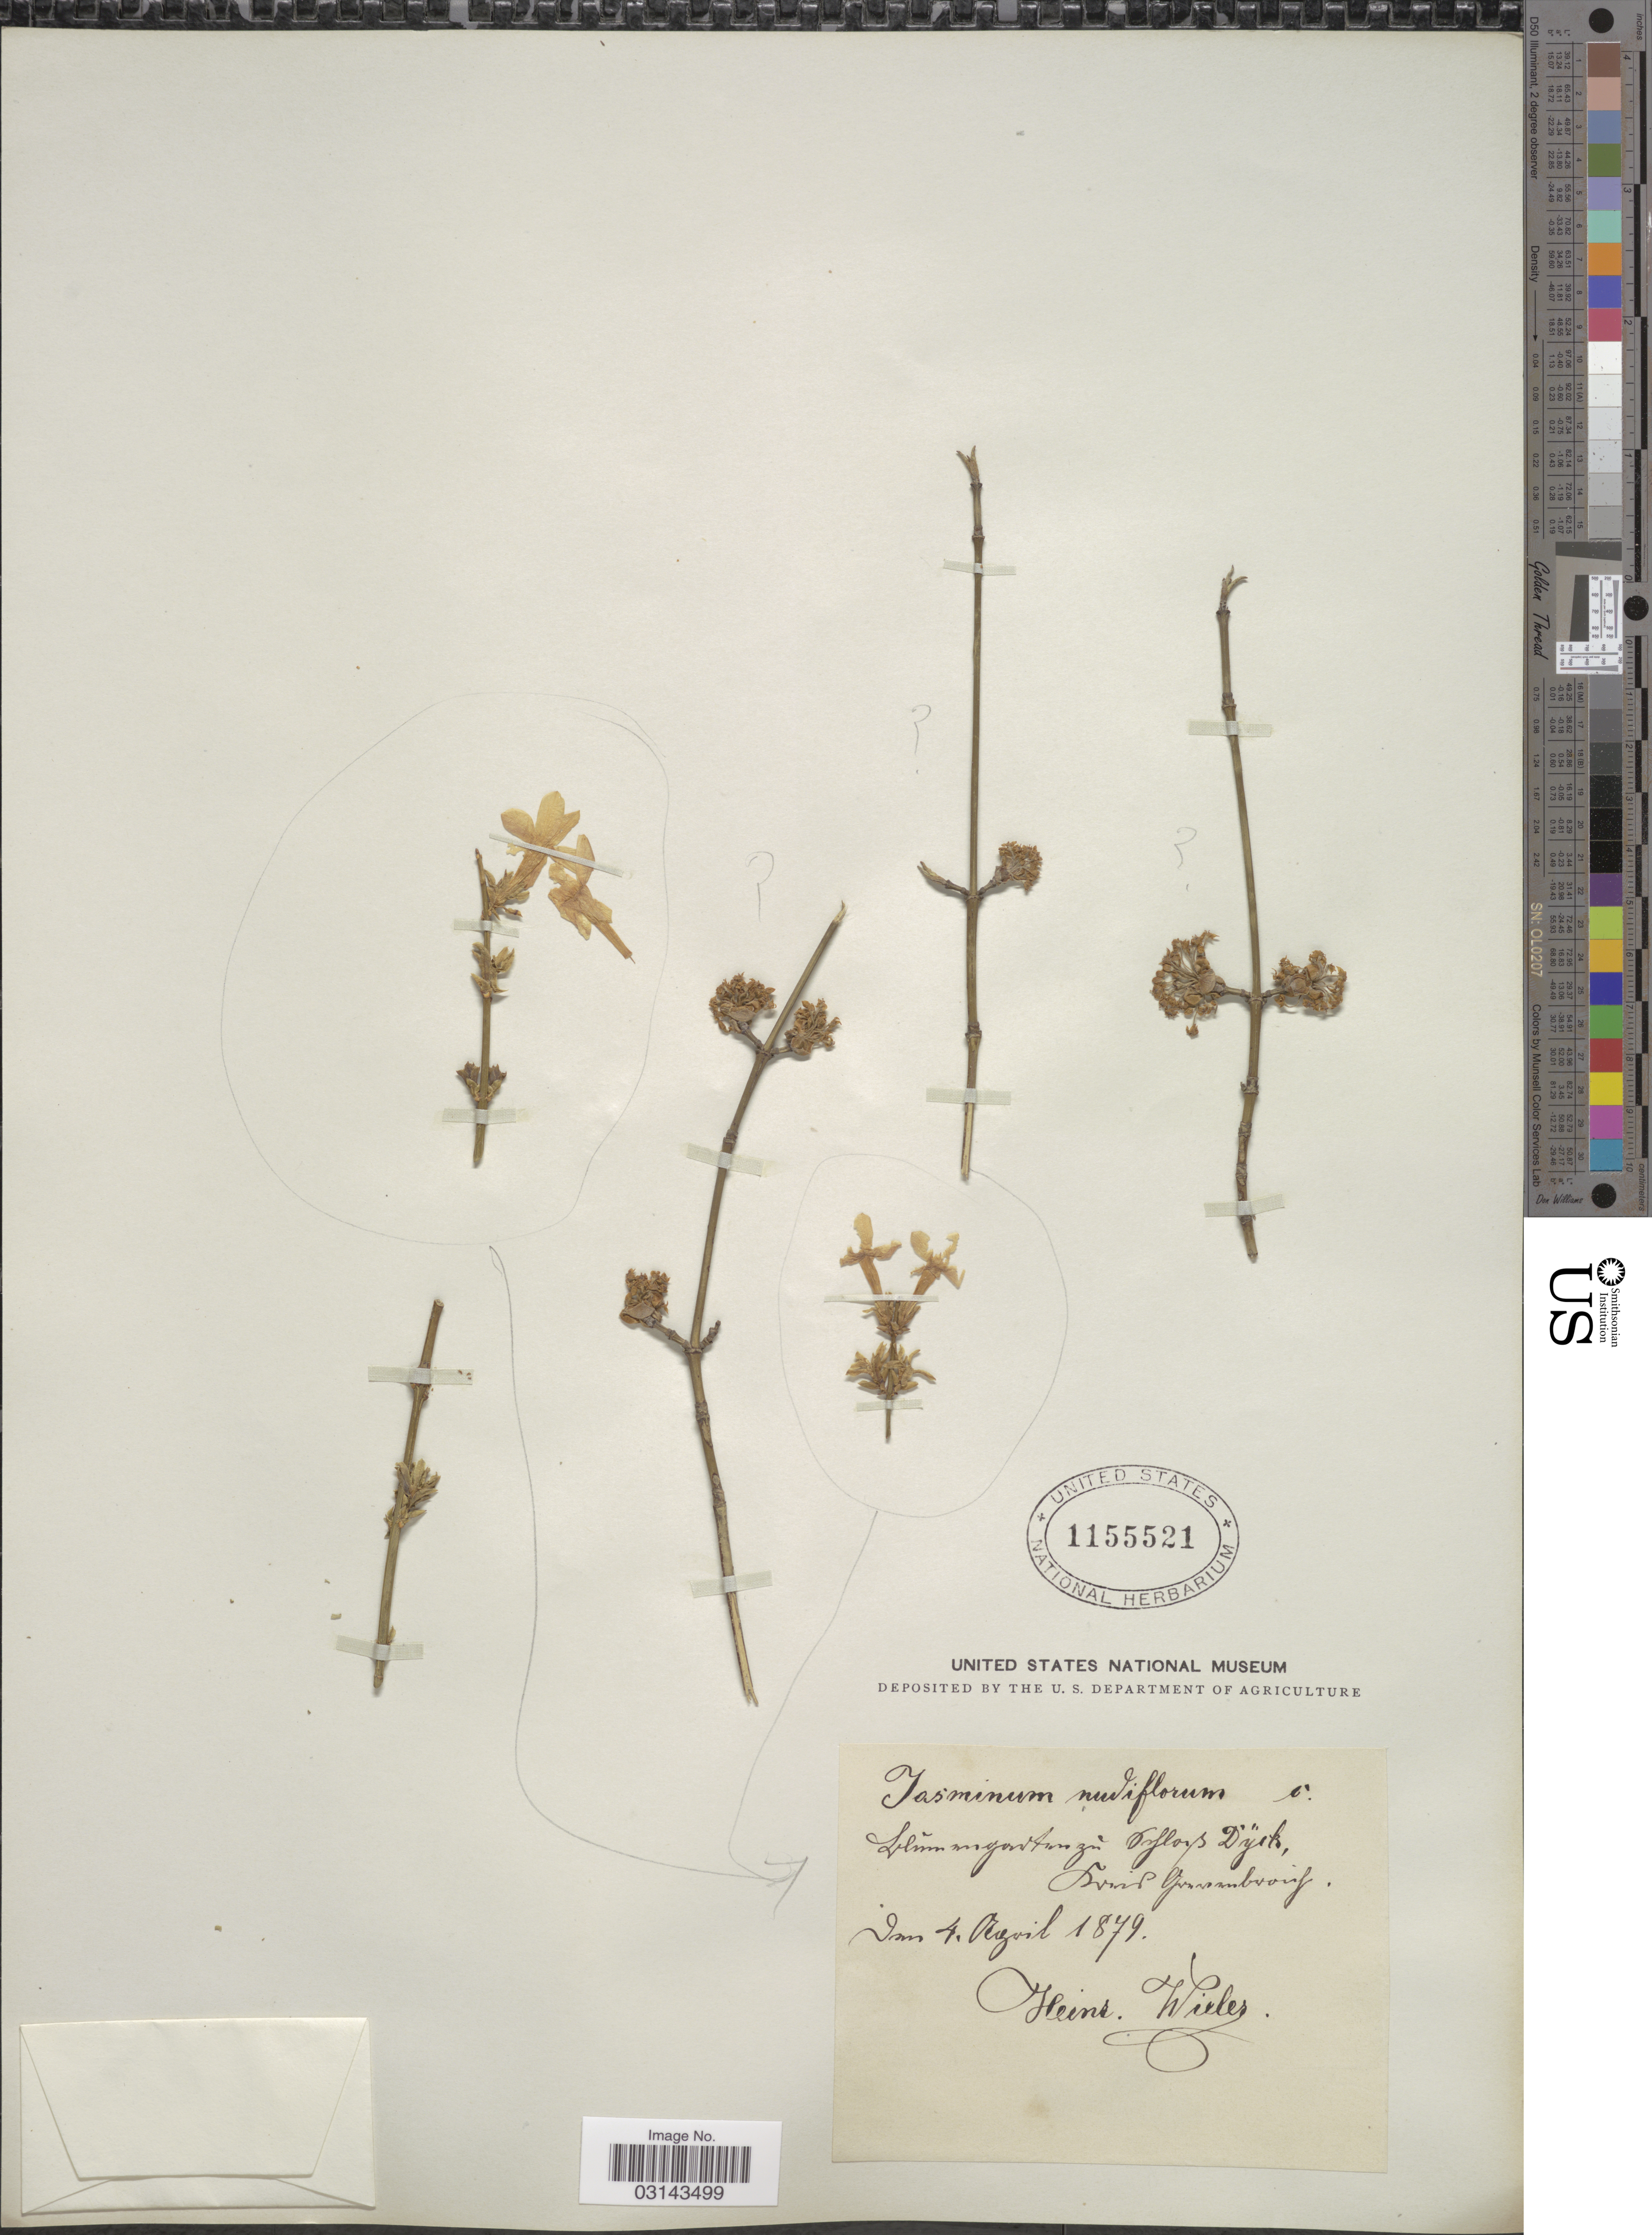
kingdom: Plantae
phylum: Tracheophyta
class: Magnoliopsida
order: Lamiales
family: Oleaceae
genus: Jasminum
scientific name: Jasminum nudiflorum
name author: Lindl.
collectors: H. Wieler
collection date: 1879-04-04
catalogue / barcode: US 1155521